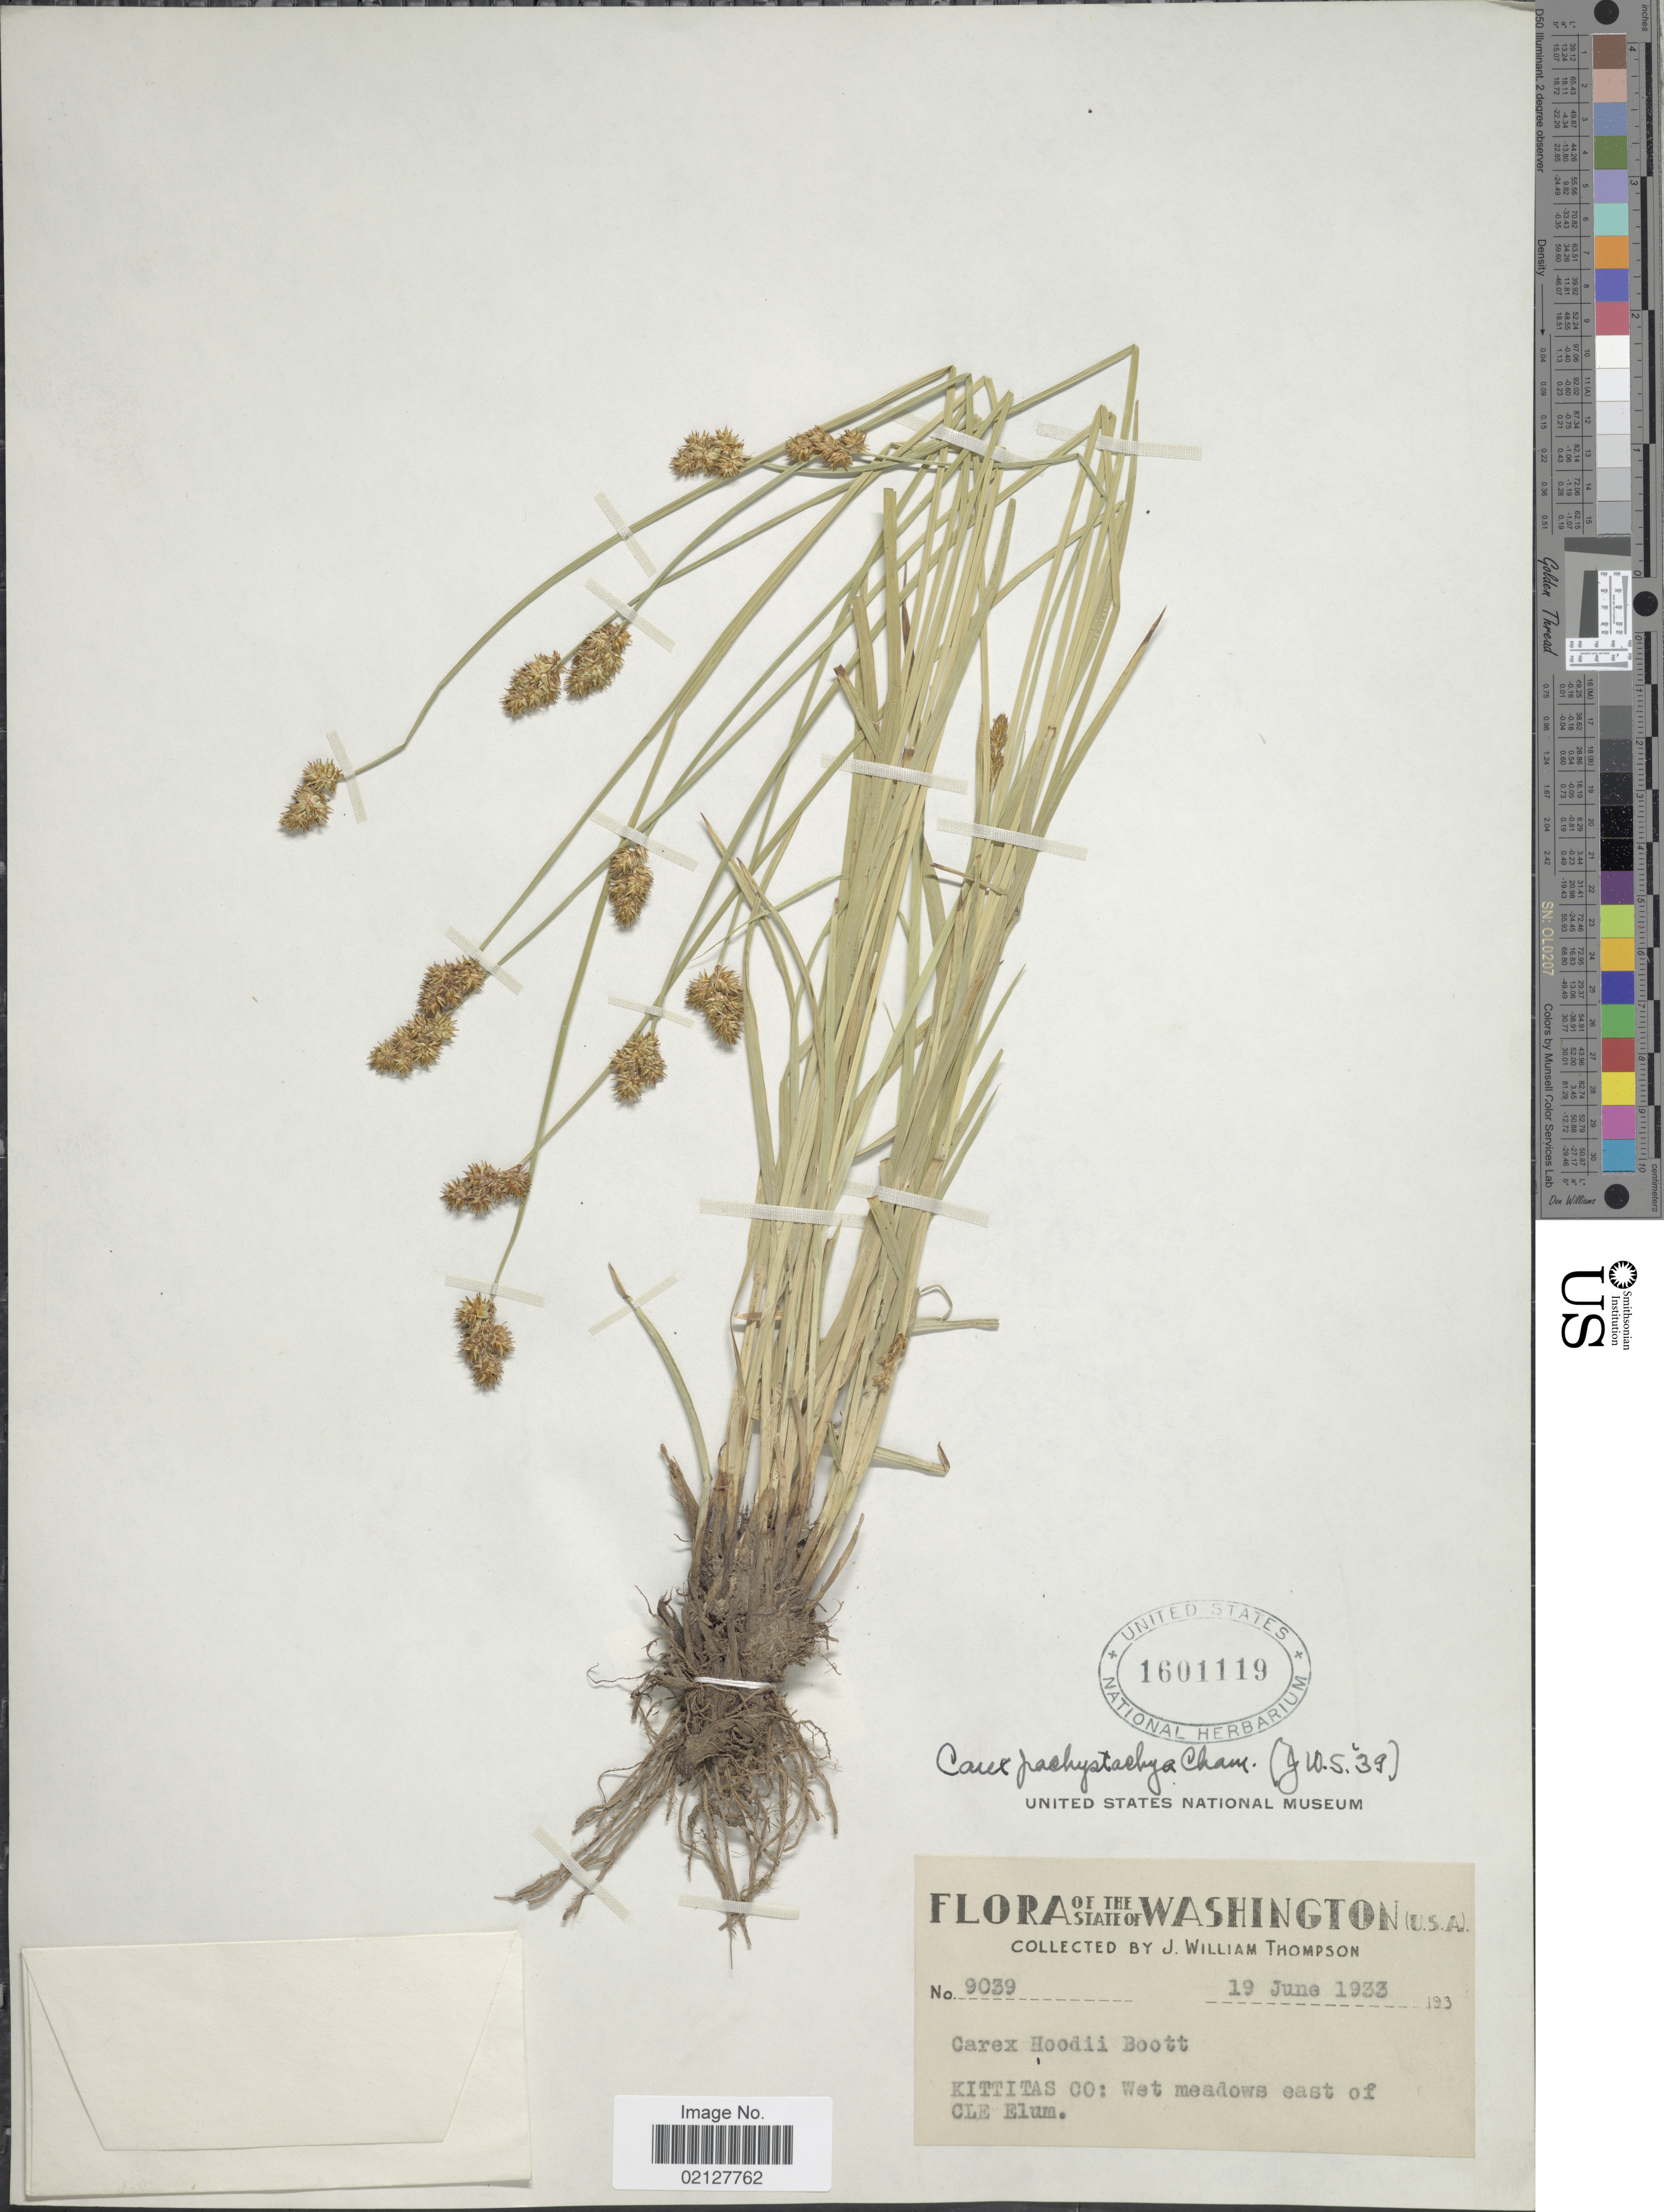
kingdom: Plantae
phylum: Tracheophyta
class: Liliopsida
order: Poales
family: Cyperaceae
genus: Carex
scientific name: Carex pachystachya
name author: Cham. ex Steud.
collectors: J. W. Thompson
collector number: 9039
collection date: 1933-06-19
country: United States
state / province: Washington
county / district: Kittitas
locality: Kittitas Co.: wet meadows east of Cle Elum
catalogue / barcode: US 1601119